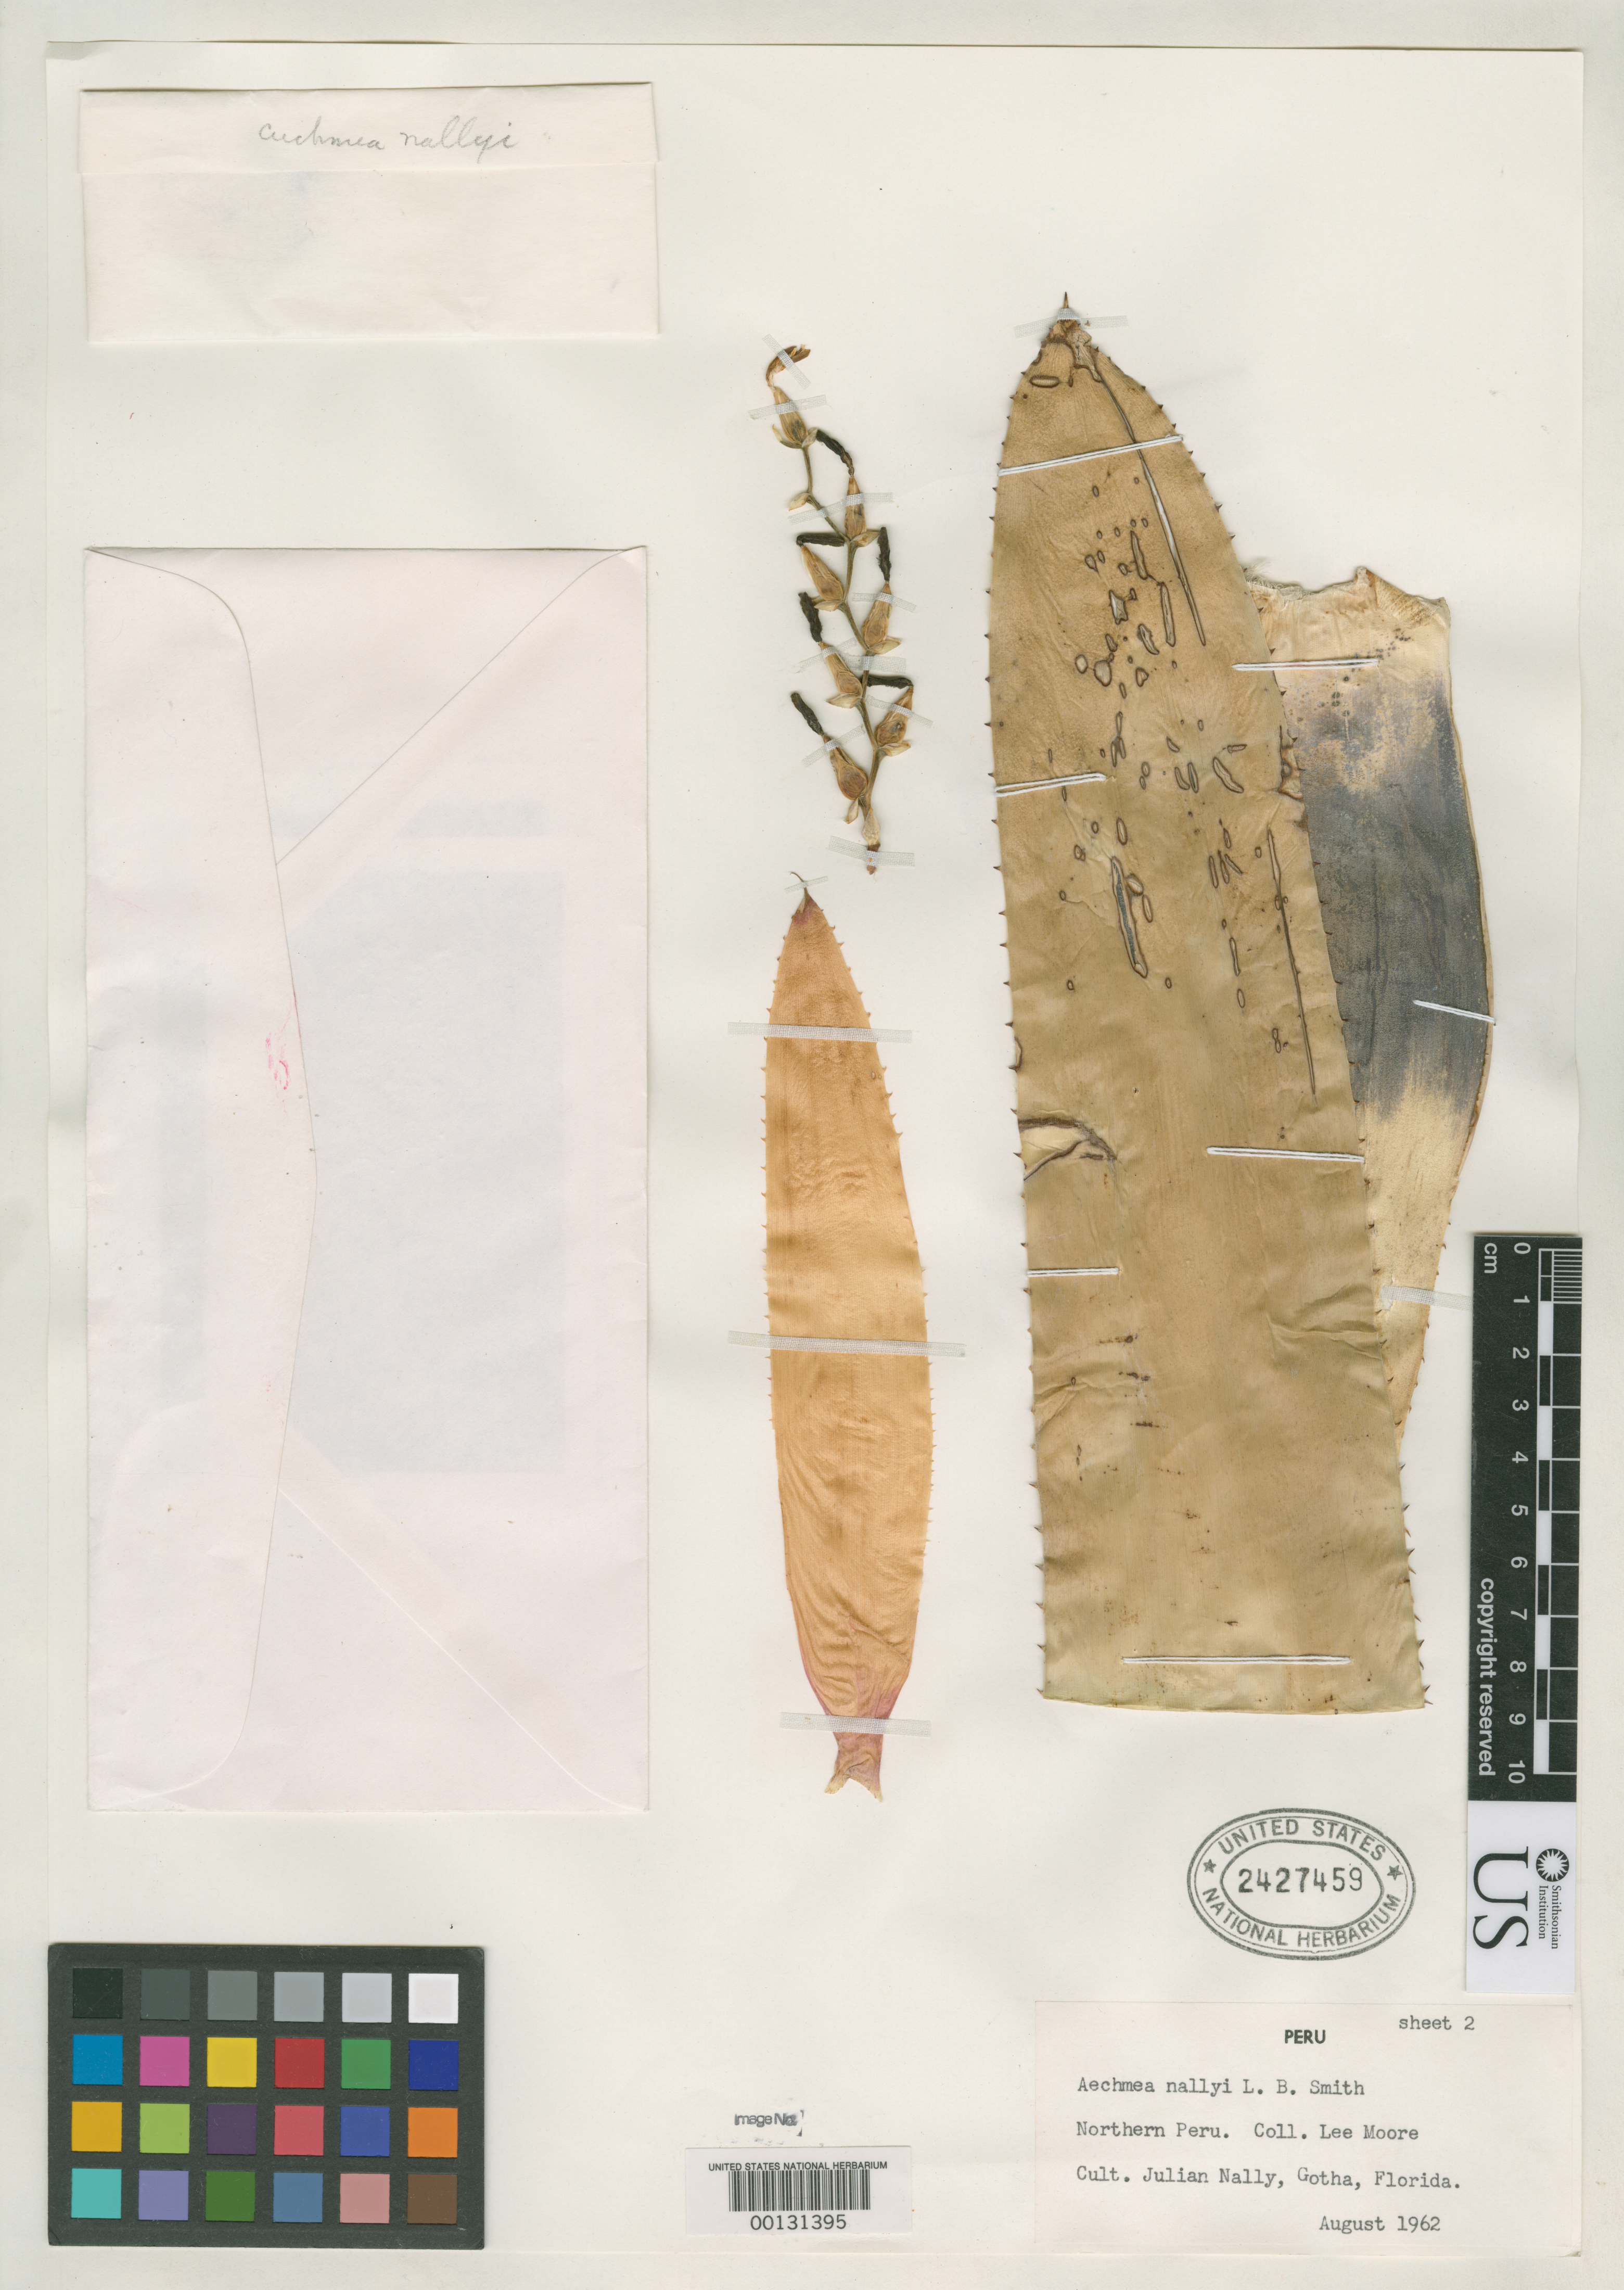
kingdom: Plantae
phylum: Tracheophyta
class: Liliopsida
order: Poales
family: Bromeliaceae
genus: Aechmea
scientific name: Aechmea nallyi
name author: L.B. Sm.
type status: Holotype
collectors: L. Moore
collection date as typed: Aug 1962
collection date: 1962-08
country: Peru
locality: Cult. Julaian [Julian?] Nally, Gotha, Florida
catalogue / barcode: US 2427459